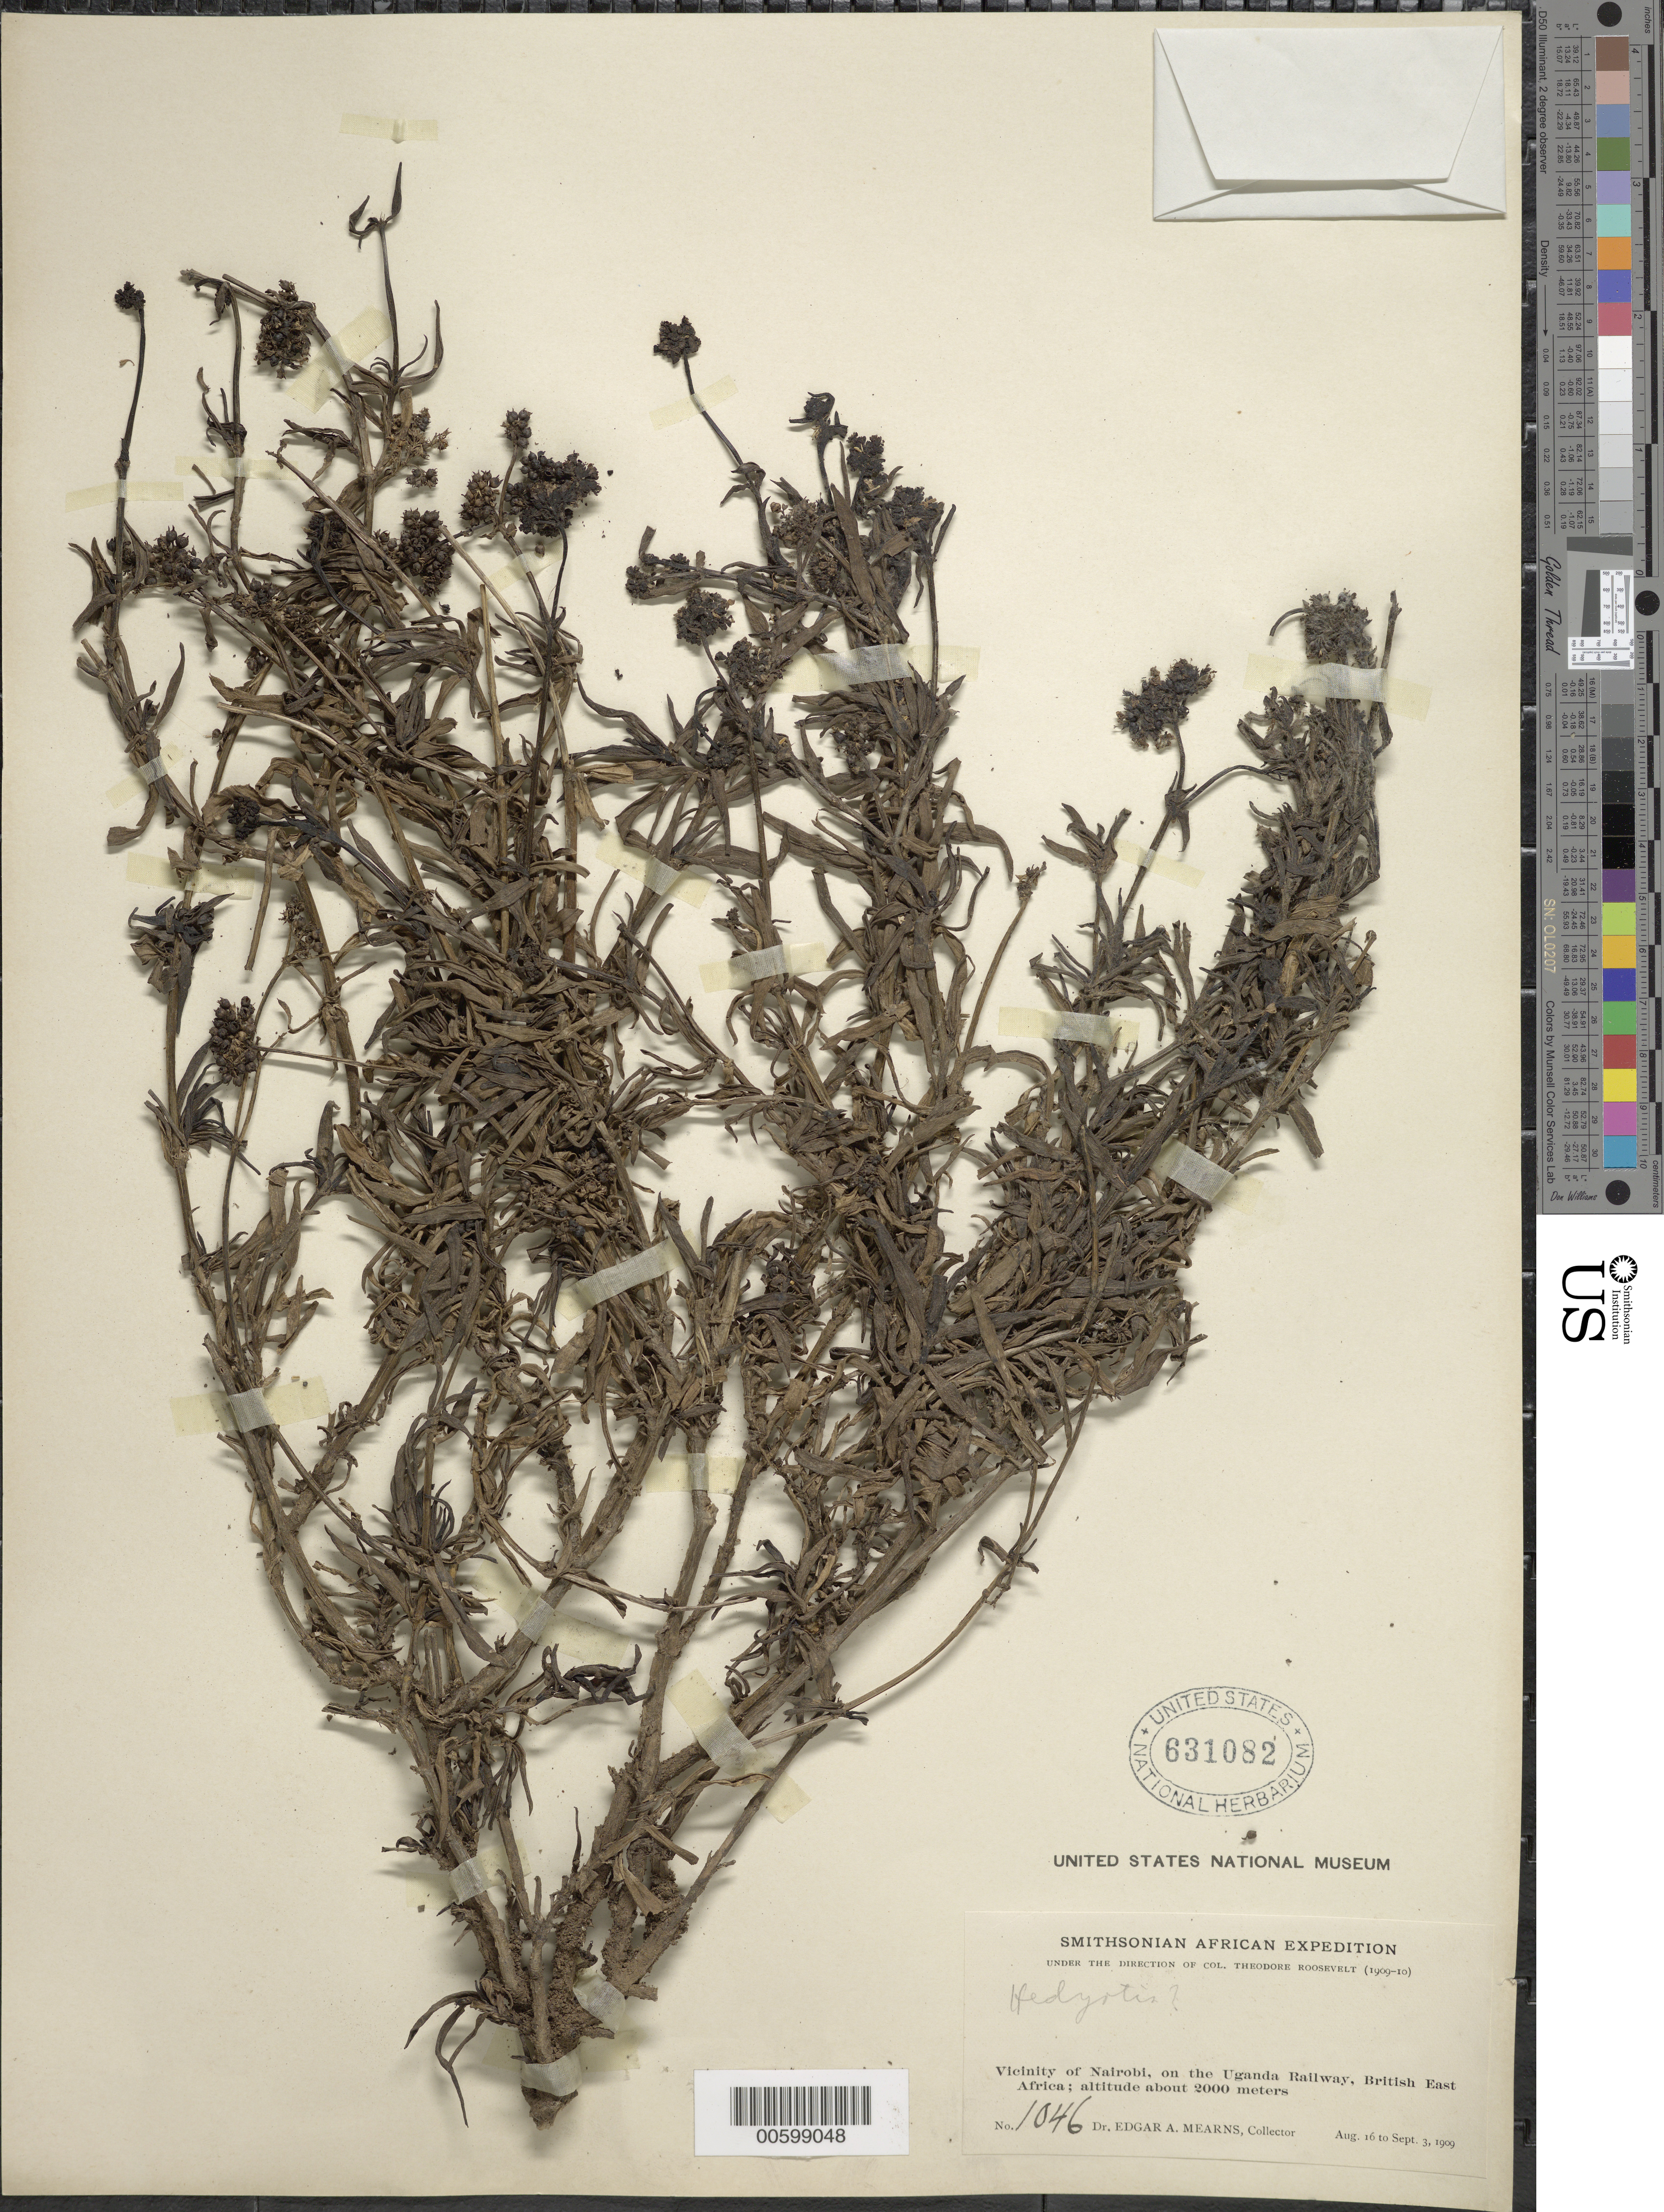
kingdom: Plantae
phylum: Tracheophyta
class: Magnoliopsida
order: Gentianales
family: Rubiaceae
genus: Hedyotis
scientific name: Hedyotis sp.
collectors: E. A. Mearns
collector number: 1046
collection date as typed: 16 Aug 1909 to 03 Sep 1909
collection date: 1909-08-16/1909-09-03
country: Kenya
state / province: Nairobi Area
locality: Vicinity of Nairobi, on the Uganda railway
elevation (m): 2000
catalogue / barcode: US 631082